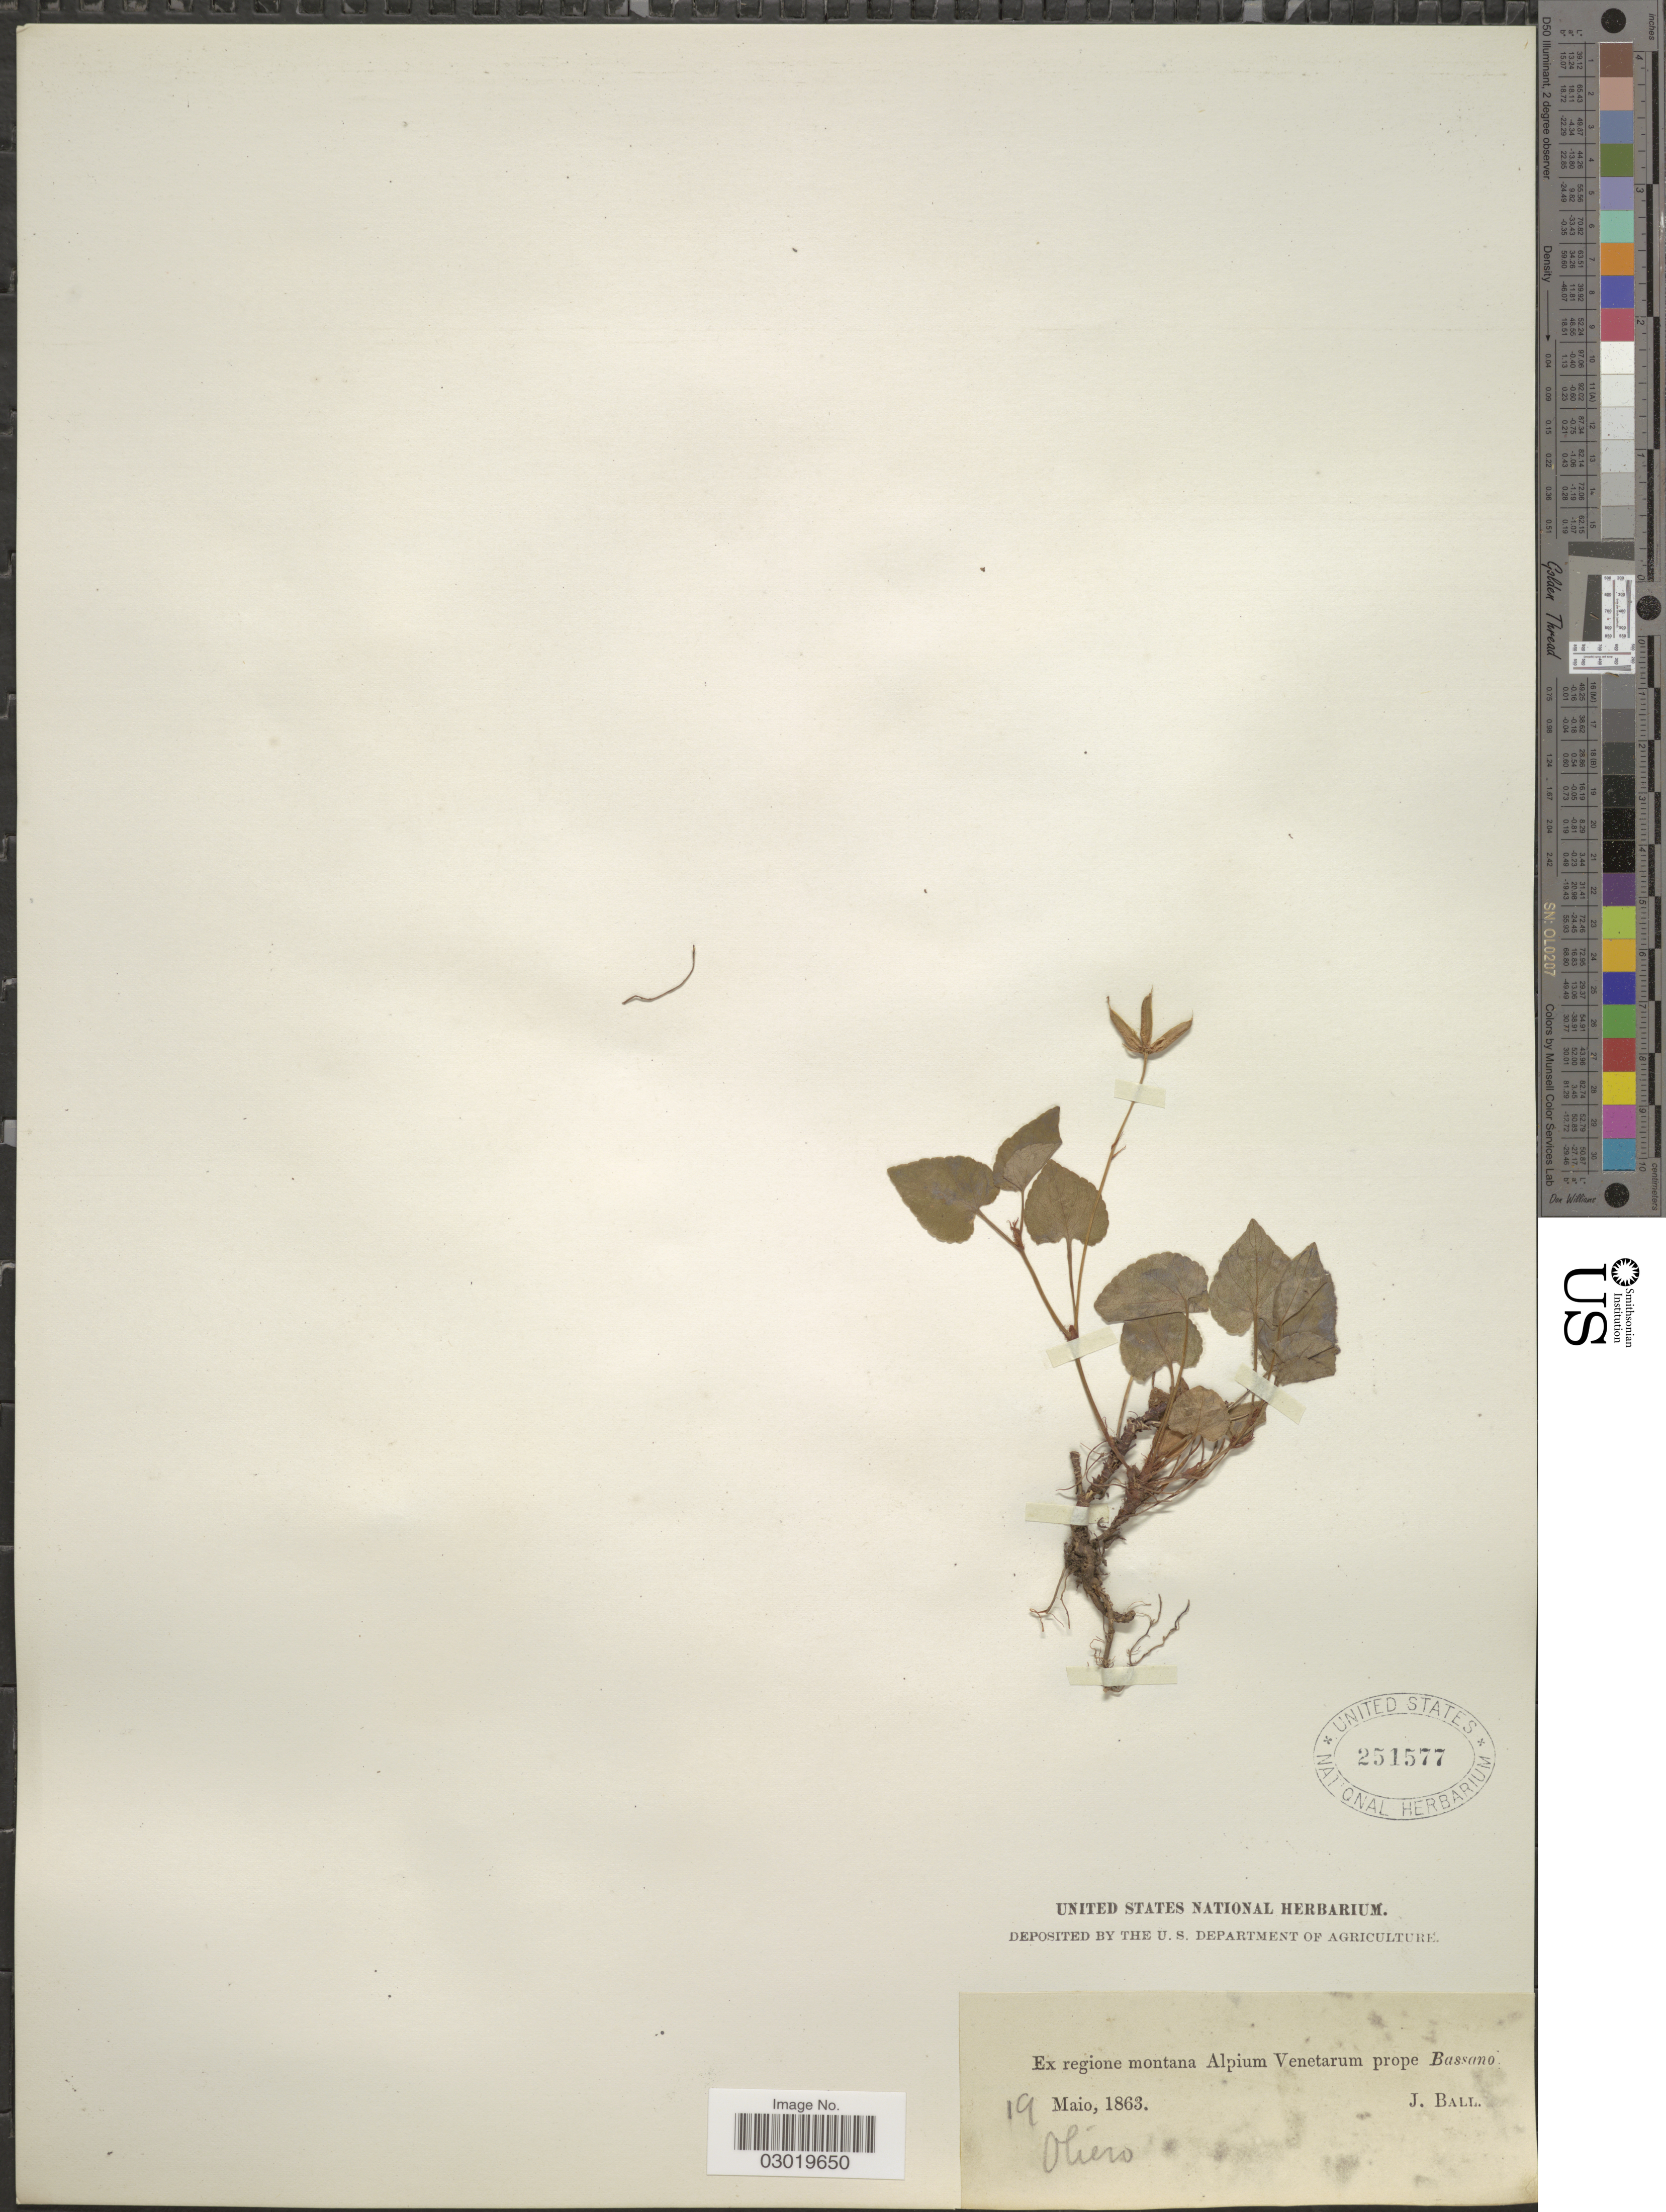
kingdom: Plantae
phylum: Tracheophyta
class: Magnoliopsida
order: Malpighiales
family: Violaceae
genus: Viola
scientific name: Viola sp.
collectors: J. Ball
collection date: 1863-05-19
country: Italy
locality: Ex regione montana Alpium Venetarum prope Bassano, Oliero.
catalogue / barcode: US 251577